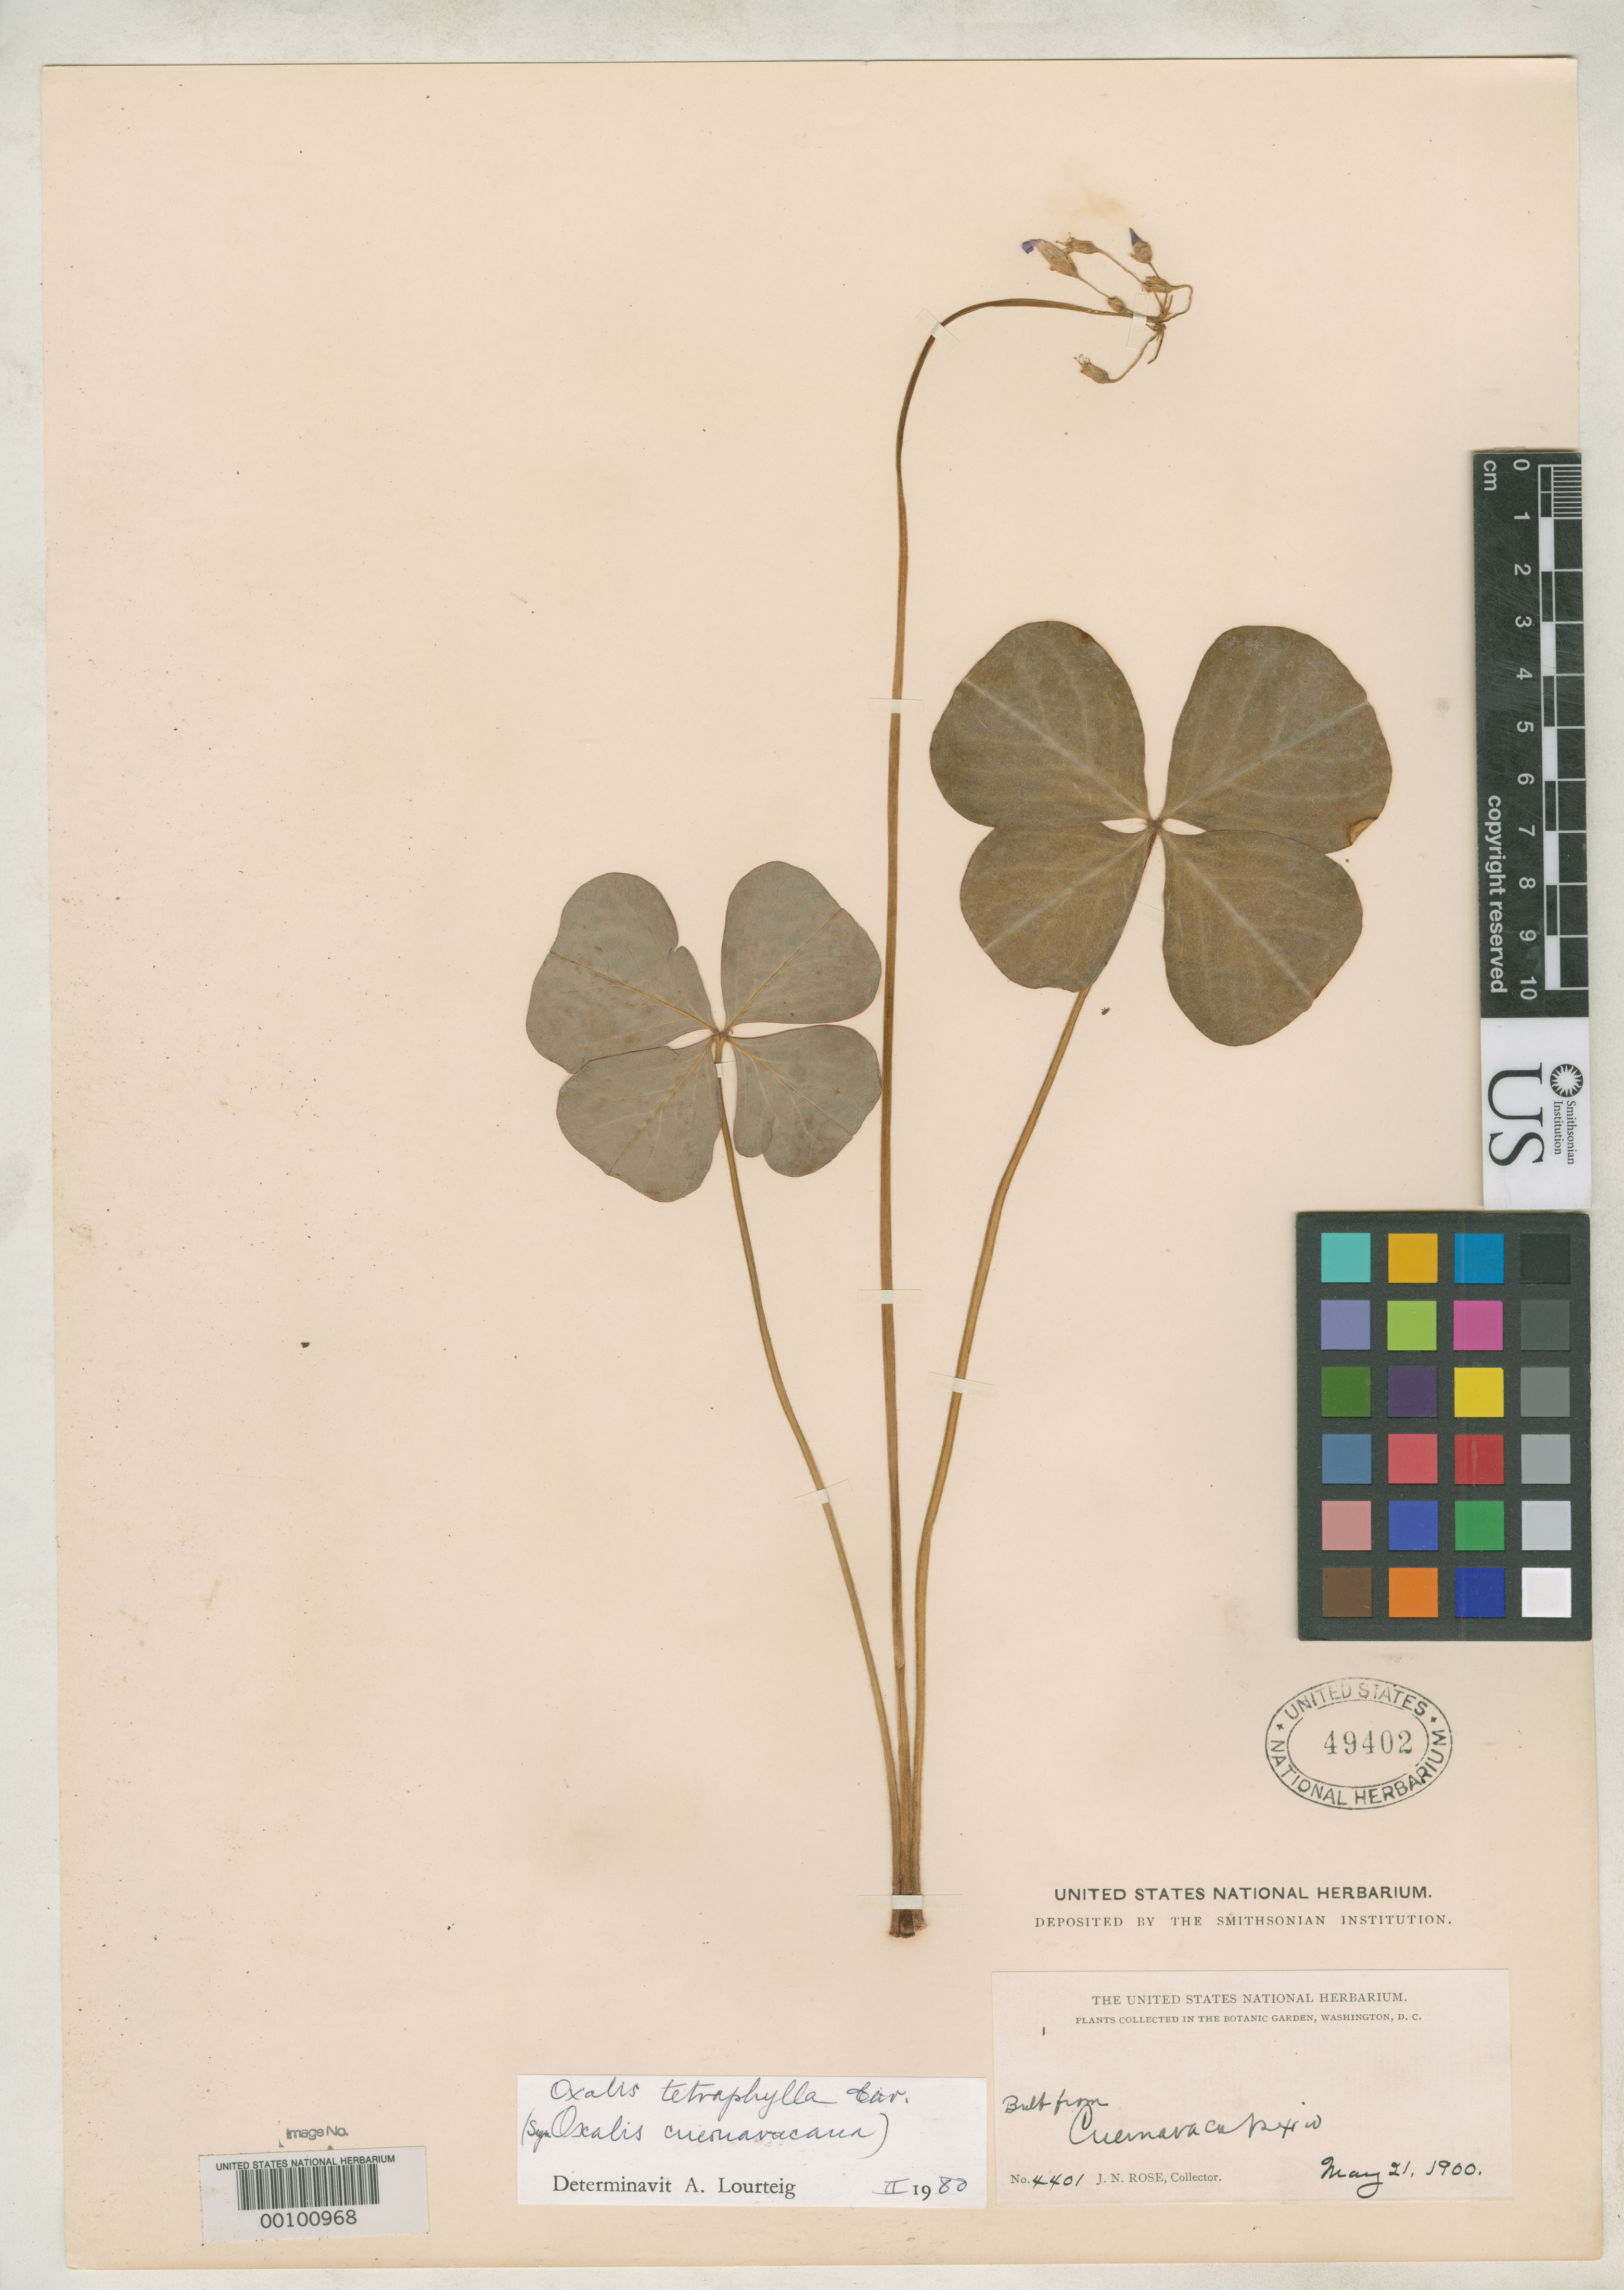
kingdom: Plantae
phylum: Tracheophyta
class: Magnoliopsida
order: Oxalidales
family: Oxalidaceae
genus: Ionoxalis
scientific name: Ionoxalis cuernavacana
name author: Rose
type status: Isotype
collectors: J. N. Rose & W. Hough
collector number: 4401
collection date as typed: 27 May 1899 to 30 May 1899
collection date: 1899-05-27/1899-05-30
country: Mexico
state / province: Morelos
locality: Above Cuernavaca.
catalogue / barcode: US 49402